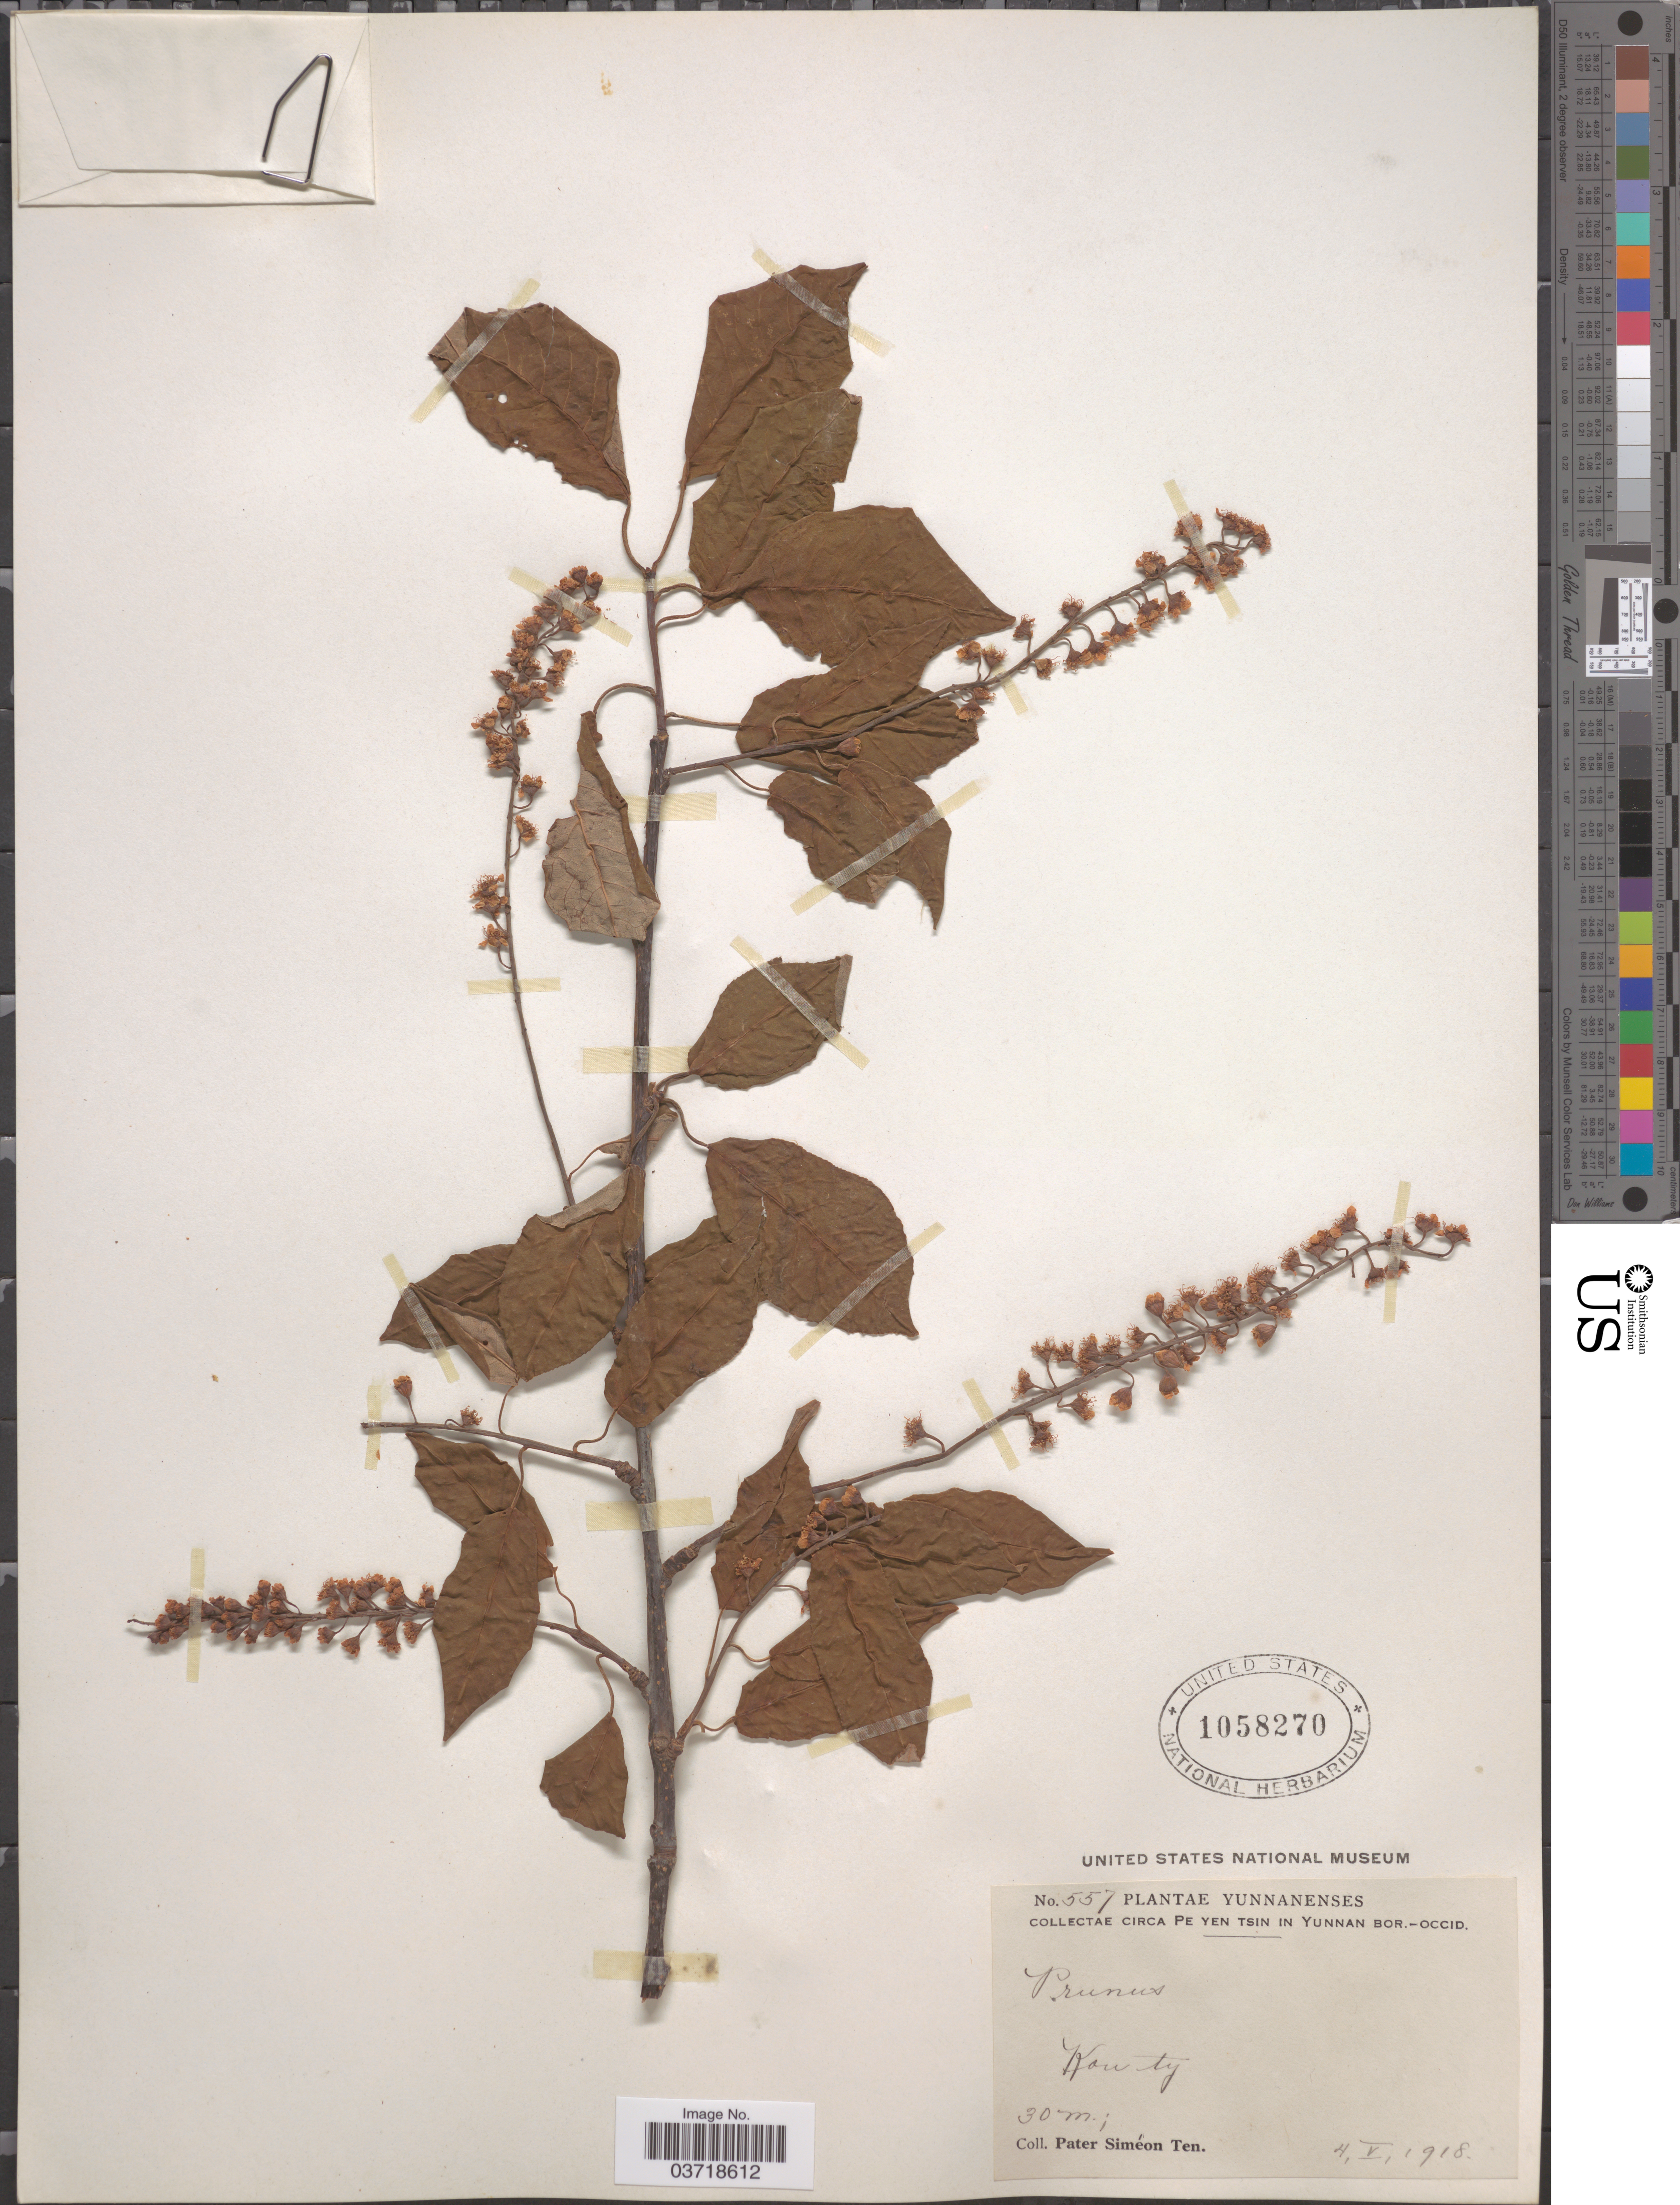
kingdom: Plantae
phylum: Tracheophyta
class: Magnoliopsida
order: Rosales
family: Rosaceae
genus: Prunus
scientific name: Prunus sp.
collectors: P. S. Ten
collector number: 557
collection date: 1918-05-04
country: China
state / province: Yunnan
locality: Circa Pe Yen Tsin in Yunnan Bor.-Occid. Kou Ty.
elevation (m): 30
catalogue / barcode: US 1058270